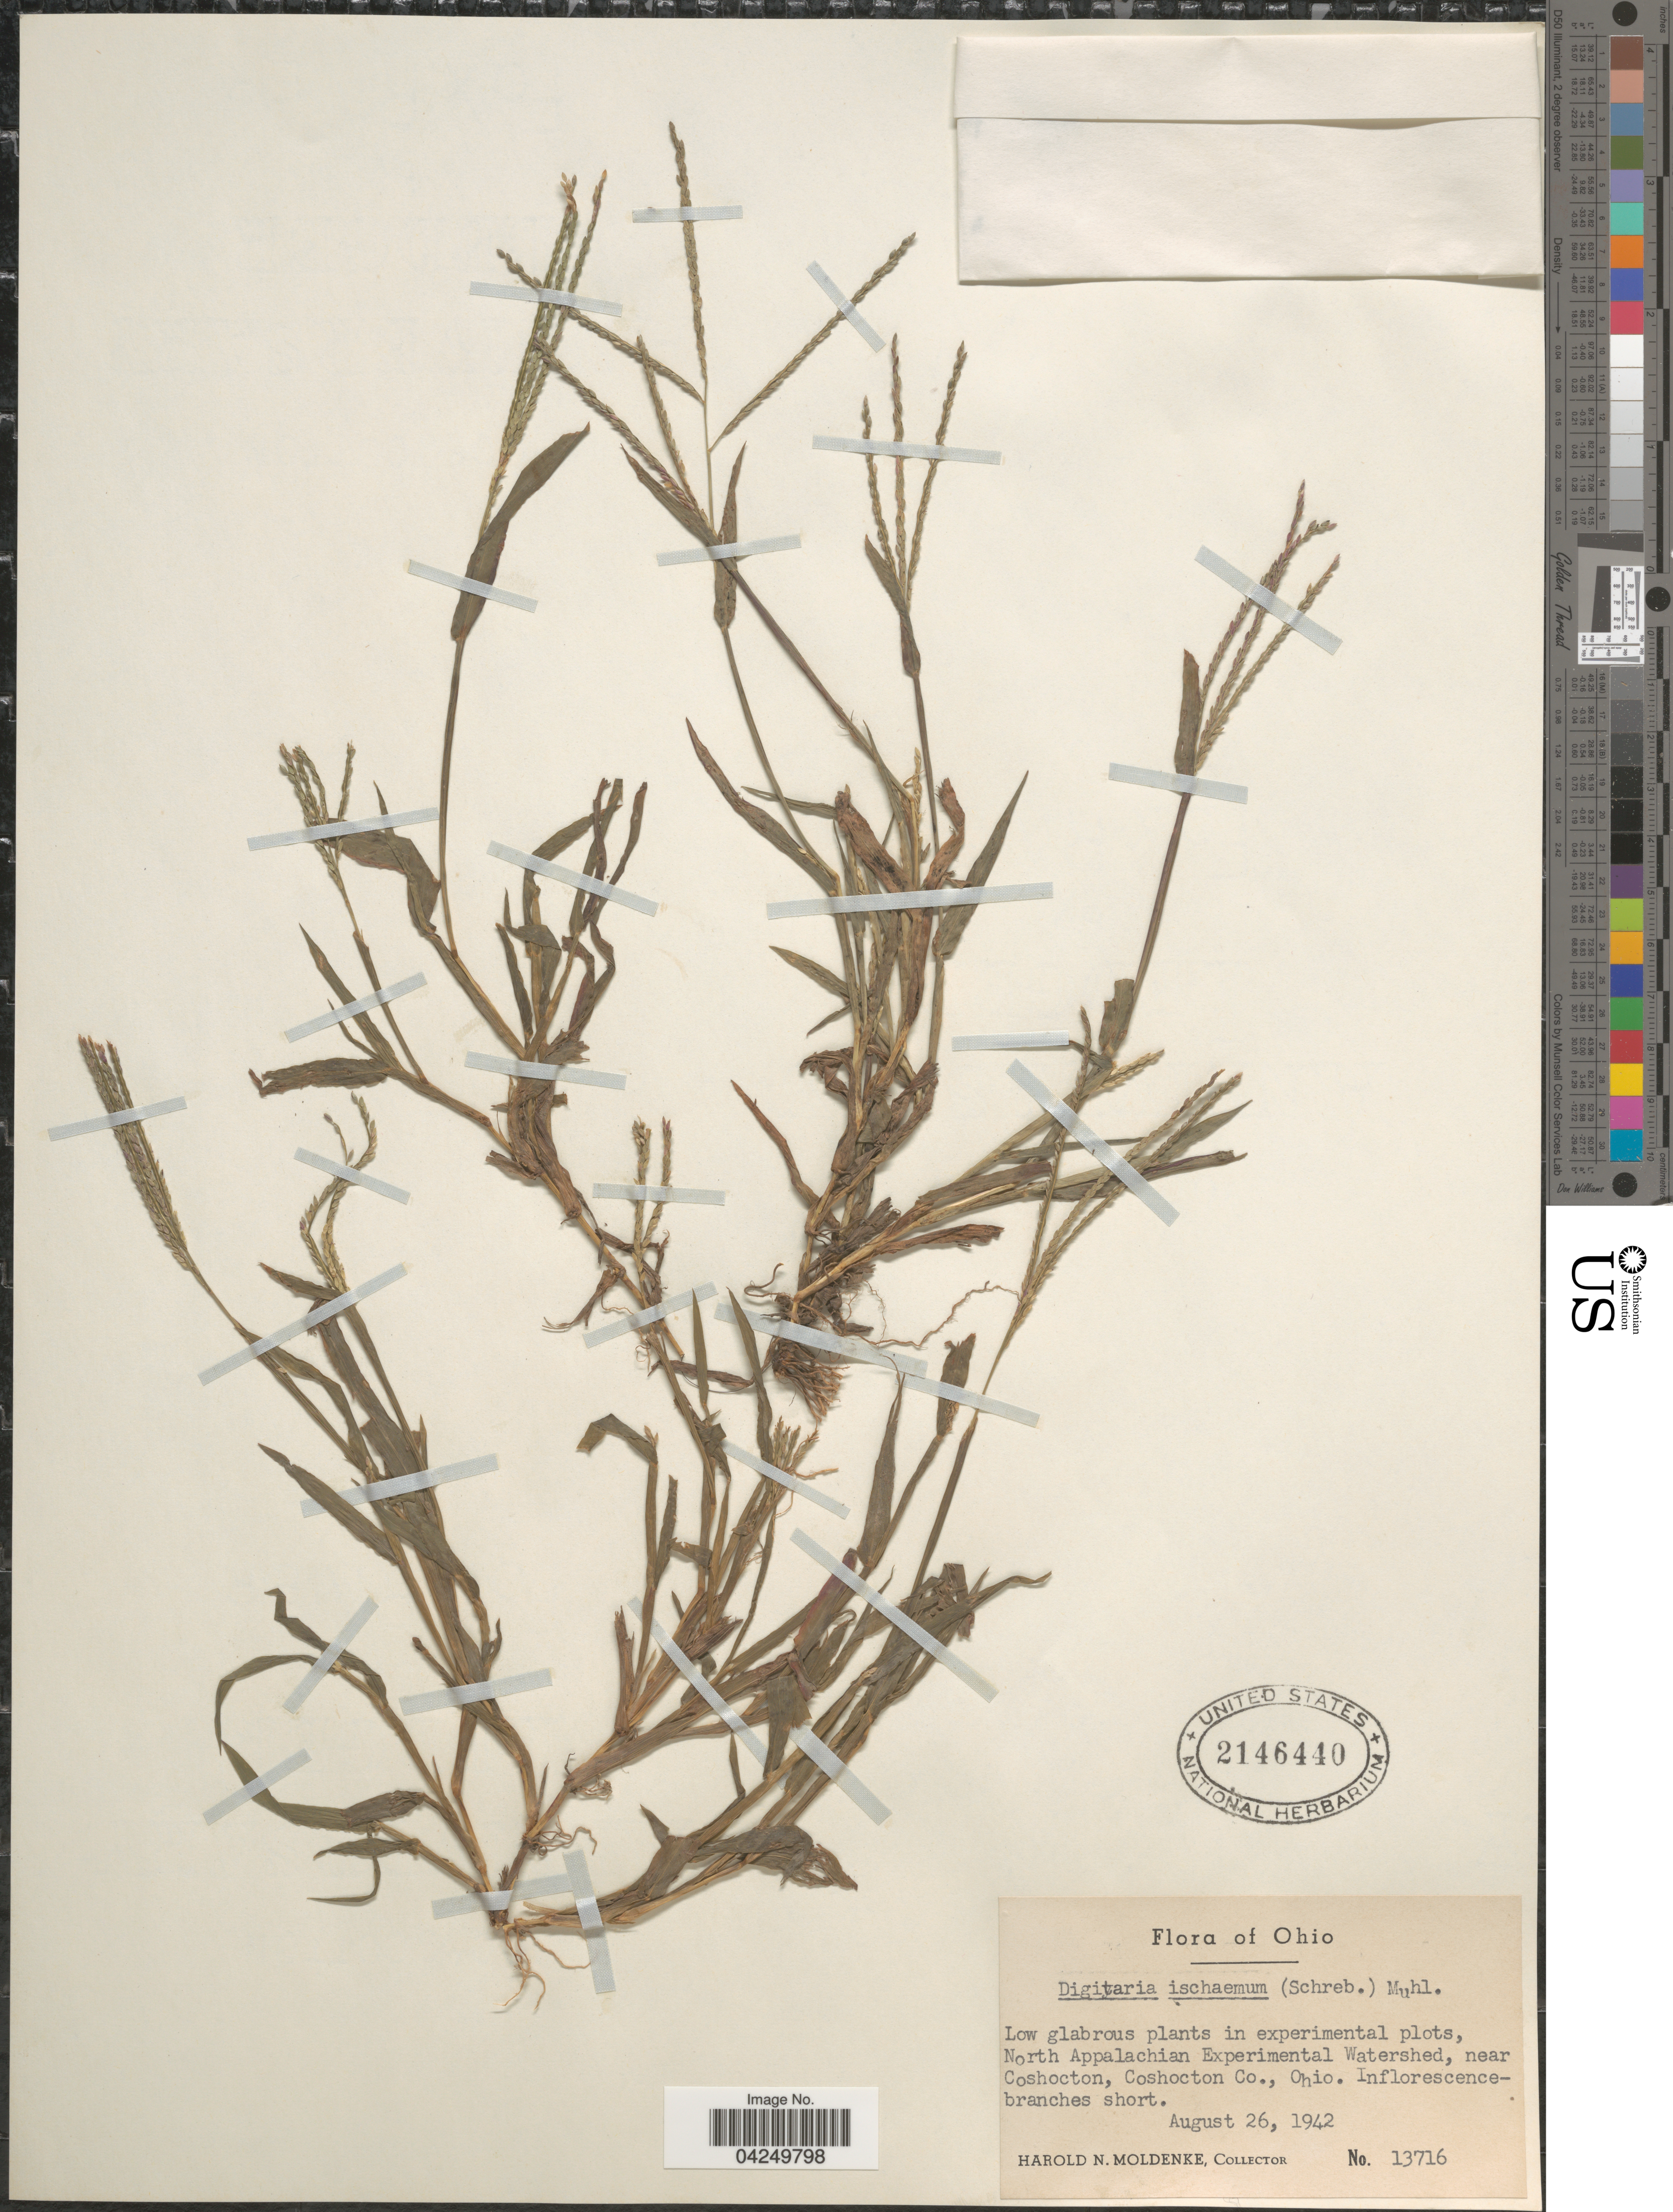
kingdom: Plantae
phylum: Tracheophyta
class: Liliopsida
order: Poales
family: Poaceae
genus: Digitaria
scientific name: Digitaria ischaemum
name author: (Schreber) Schreber ex Muhl.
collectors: H. N. Moldenke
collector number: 13716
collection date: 1942-08-26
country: United States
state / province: Ohio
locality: North Appalachian Experimental Watershed, near Coshocton, Coshocton Co.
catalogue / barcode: US 2146440